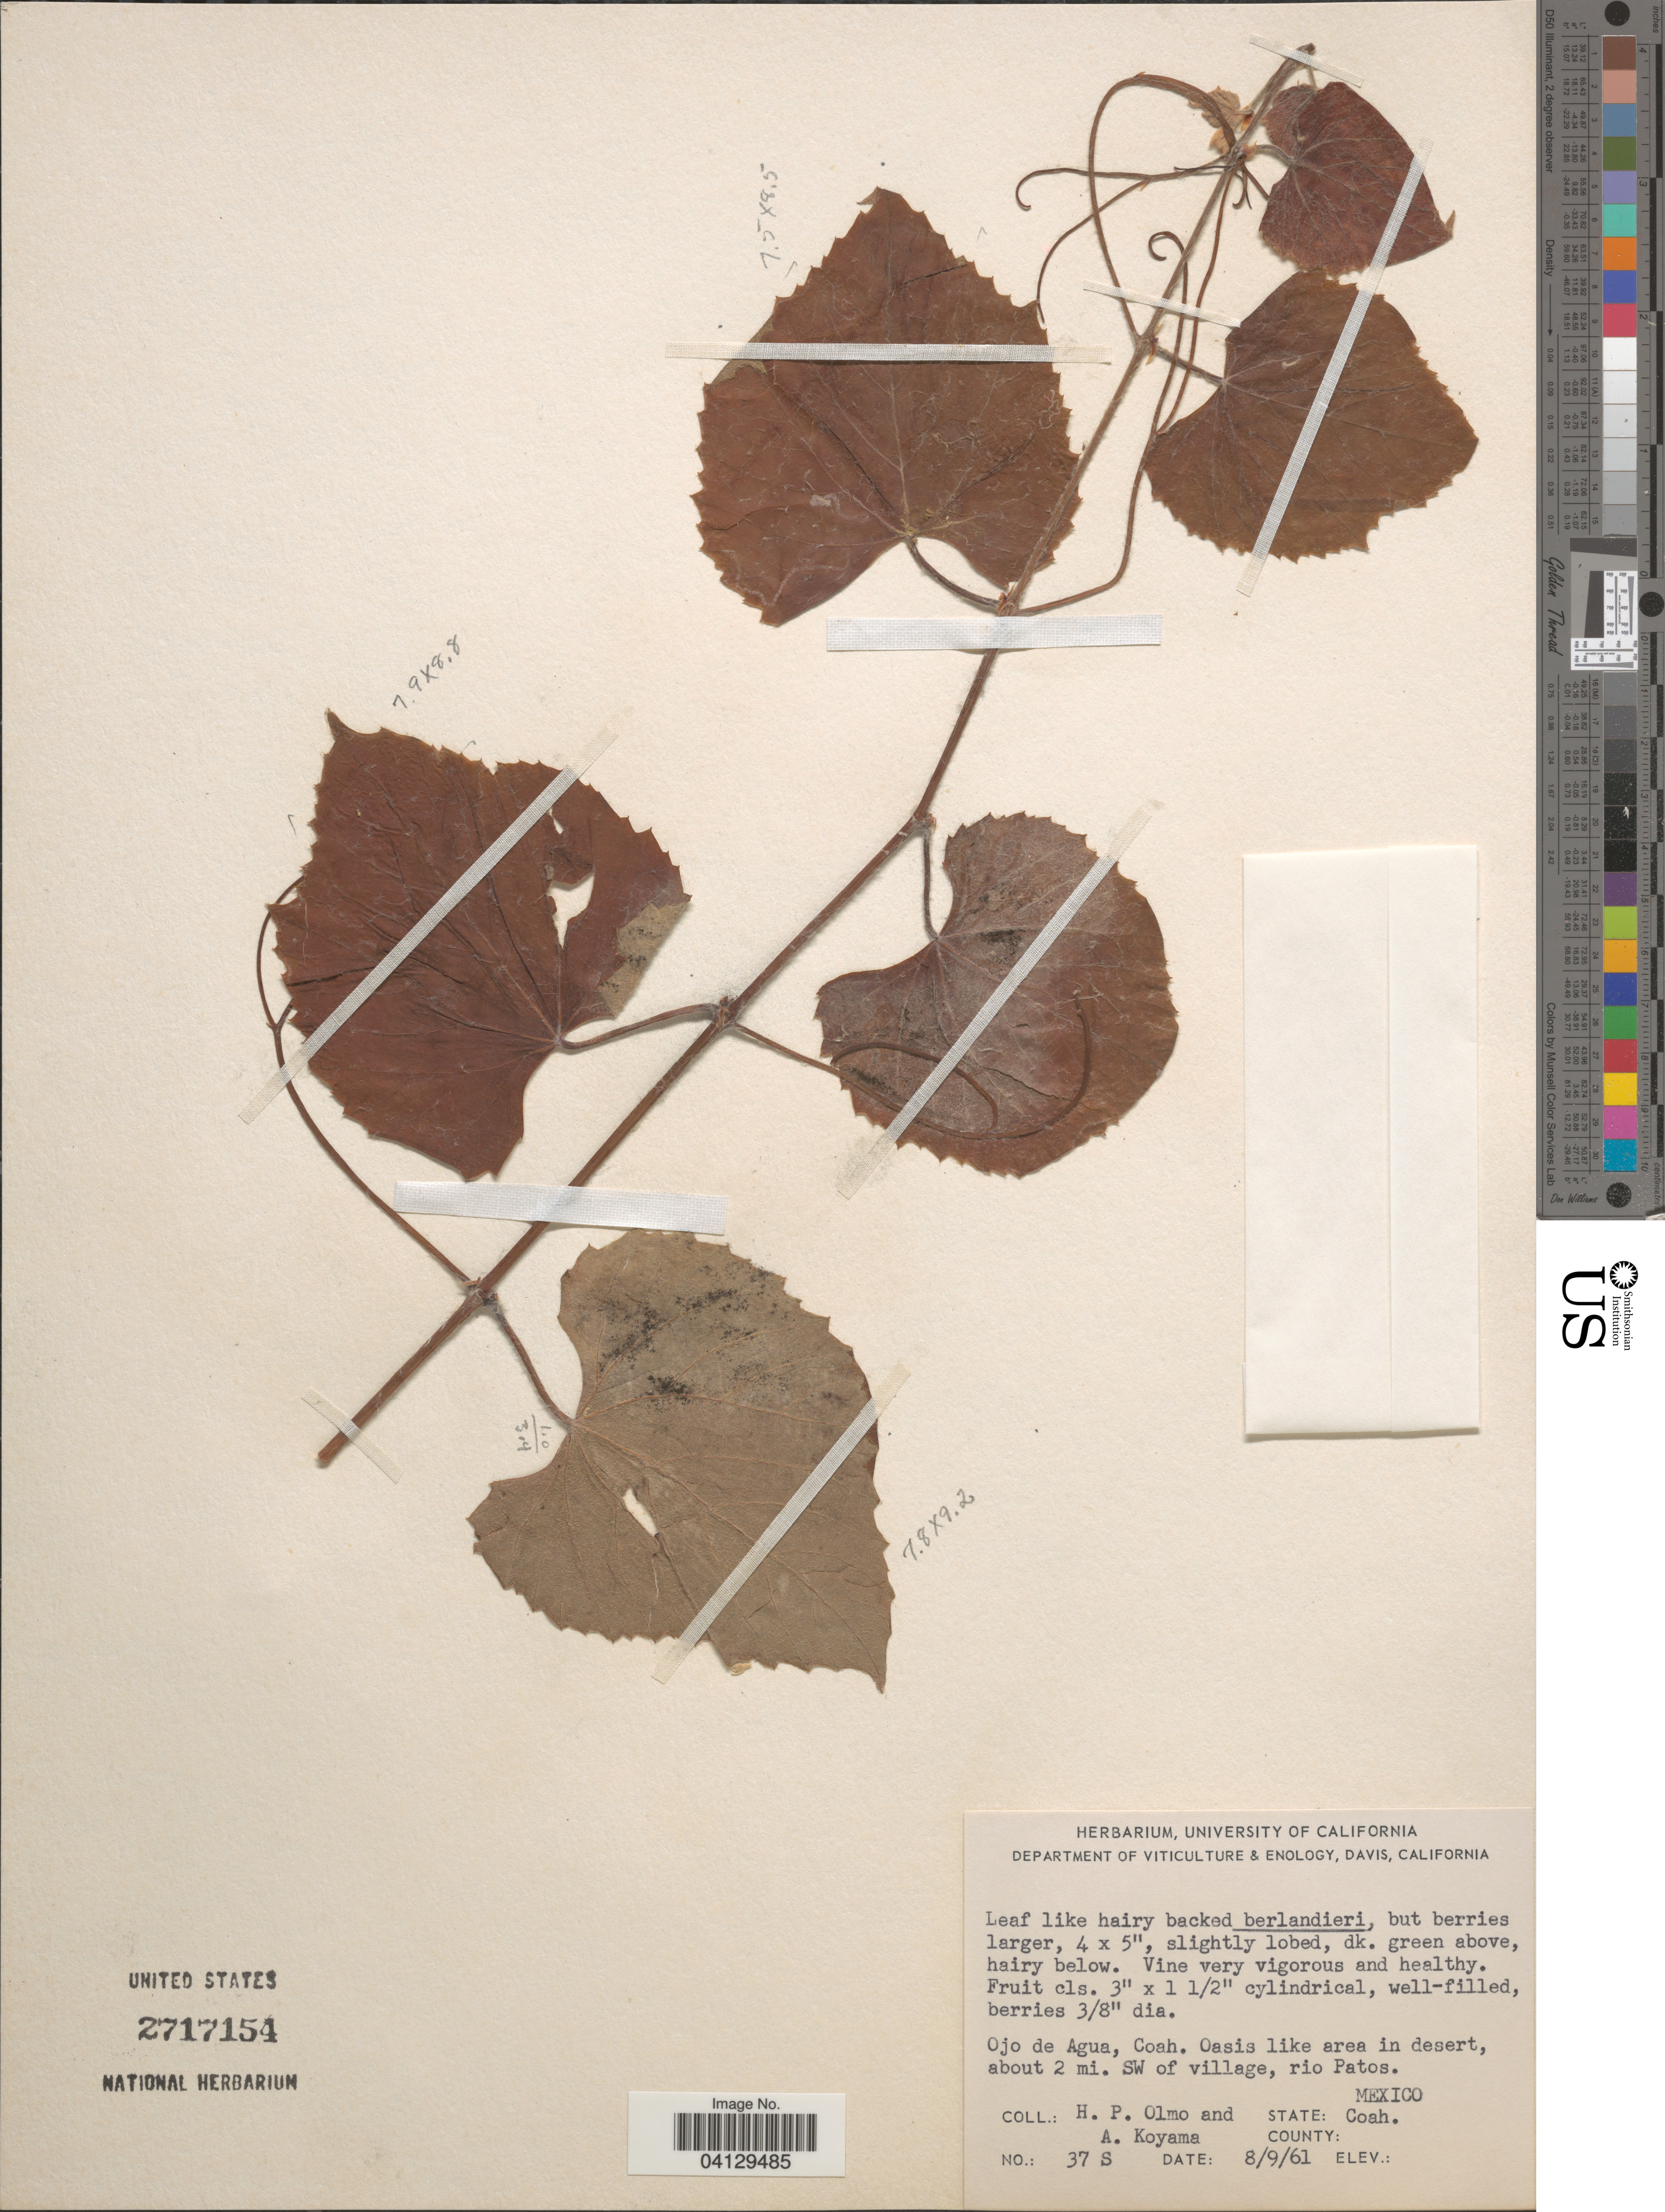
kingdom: Plantae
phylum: Tracheophyta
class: Magnoliopsida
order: Vitales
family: Vitaceae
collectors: H. Olmo & A. Koyama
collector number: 37S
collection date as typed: Transcribed d/m/y: 9/8/61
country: Mexico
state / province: Coahuila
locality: Ojo de Agua. Oasis like area in desert, about 2 mi. SW of village, rio Patos.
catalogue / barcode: US 2717154